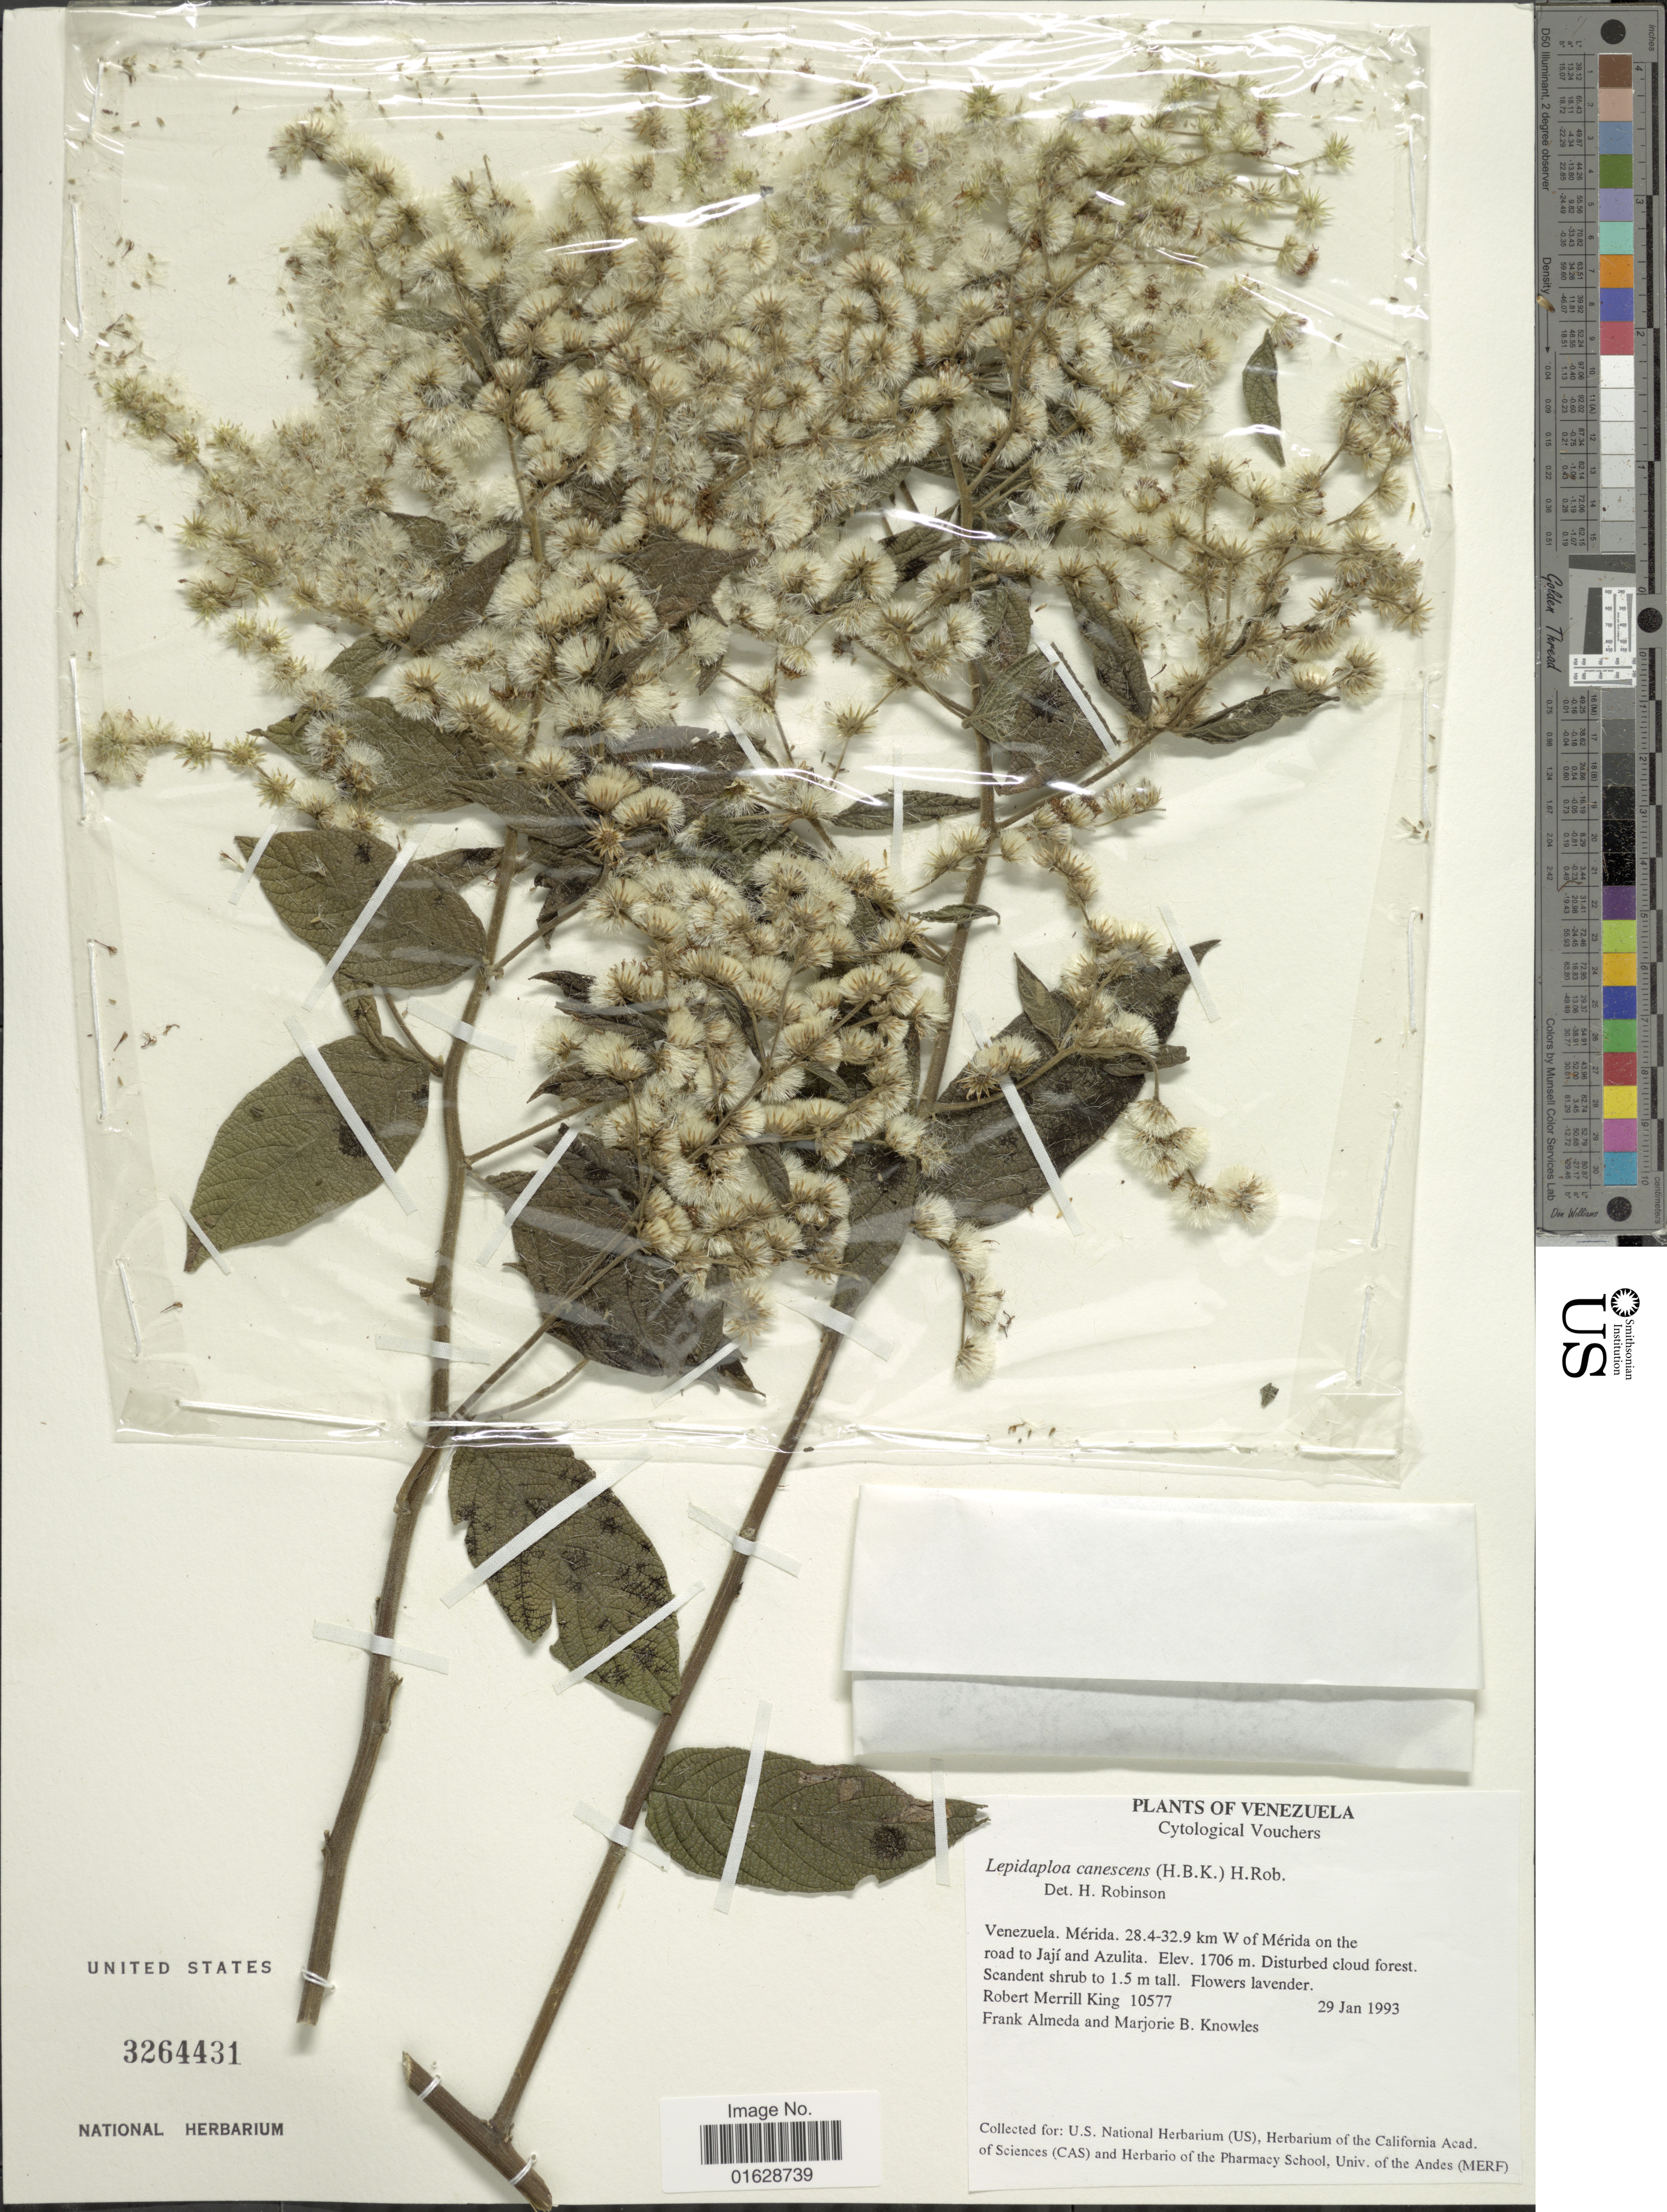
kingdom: Plantae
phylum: Tracheophyta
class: Magnoliopsida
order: Asterales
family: Asteraceae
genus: Lepidaploa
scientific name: Lepidaploa canescens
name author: (Kunth) H. Rob.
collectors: R. M. King, F. Almeda & M. B. Knowles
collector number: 10577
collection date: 1993-01-29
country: Venezuela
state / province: Mérida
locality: Venezuela. Merida. 28.4-32.8 km W of Merida on the road to Jaji and Azulita.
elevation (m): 1706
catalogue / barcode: US 3264431